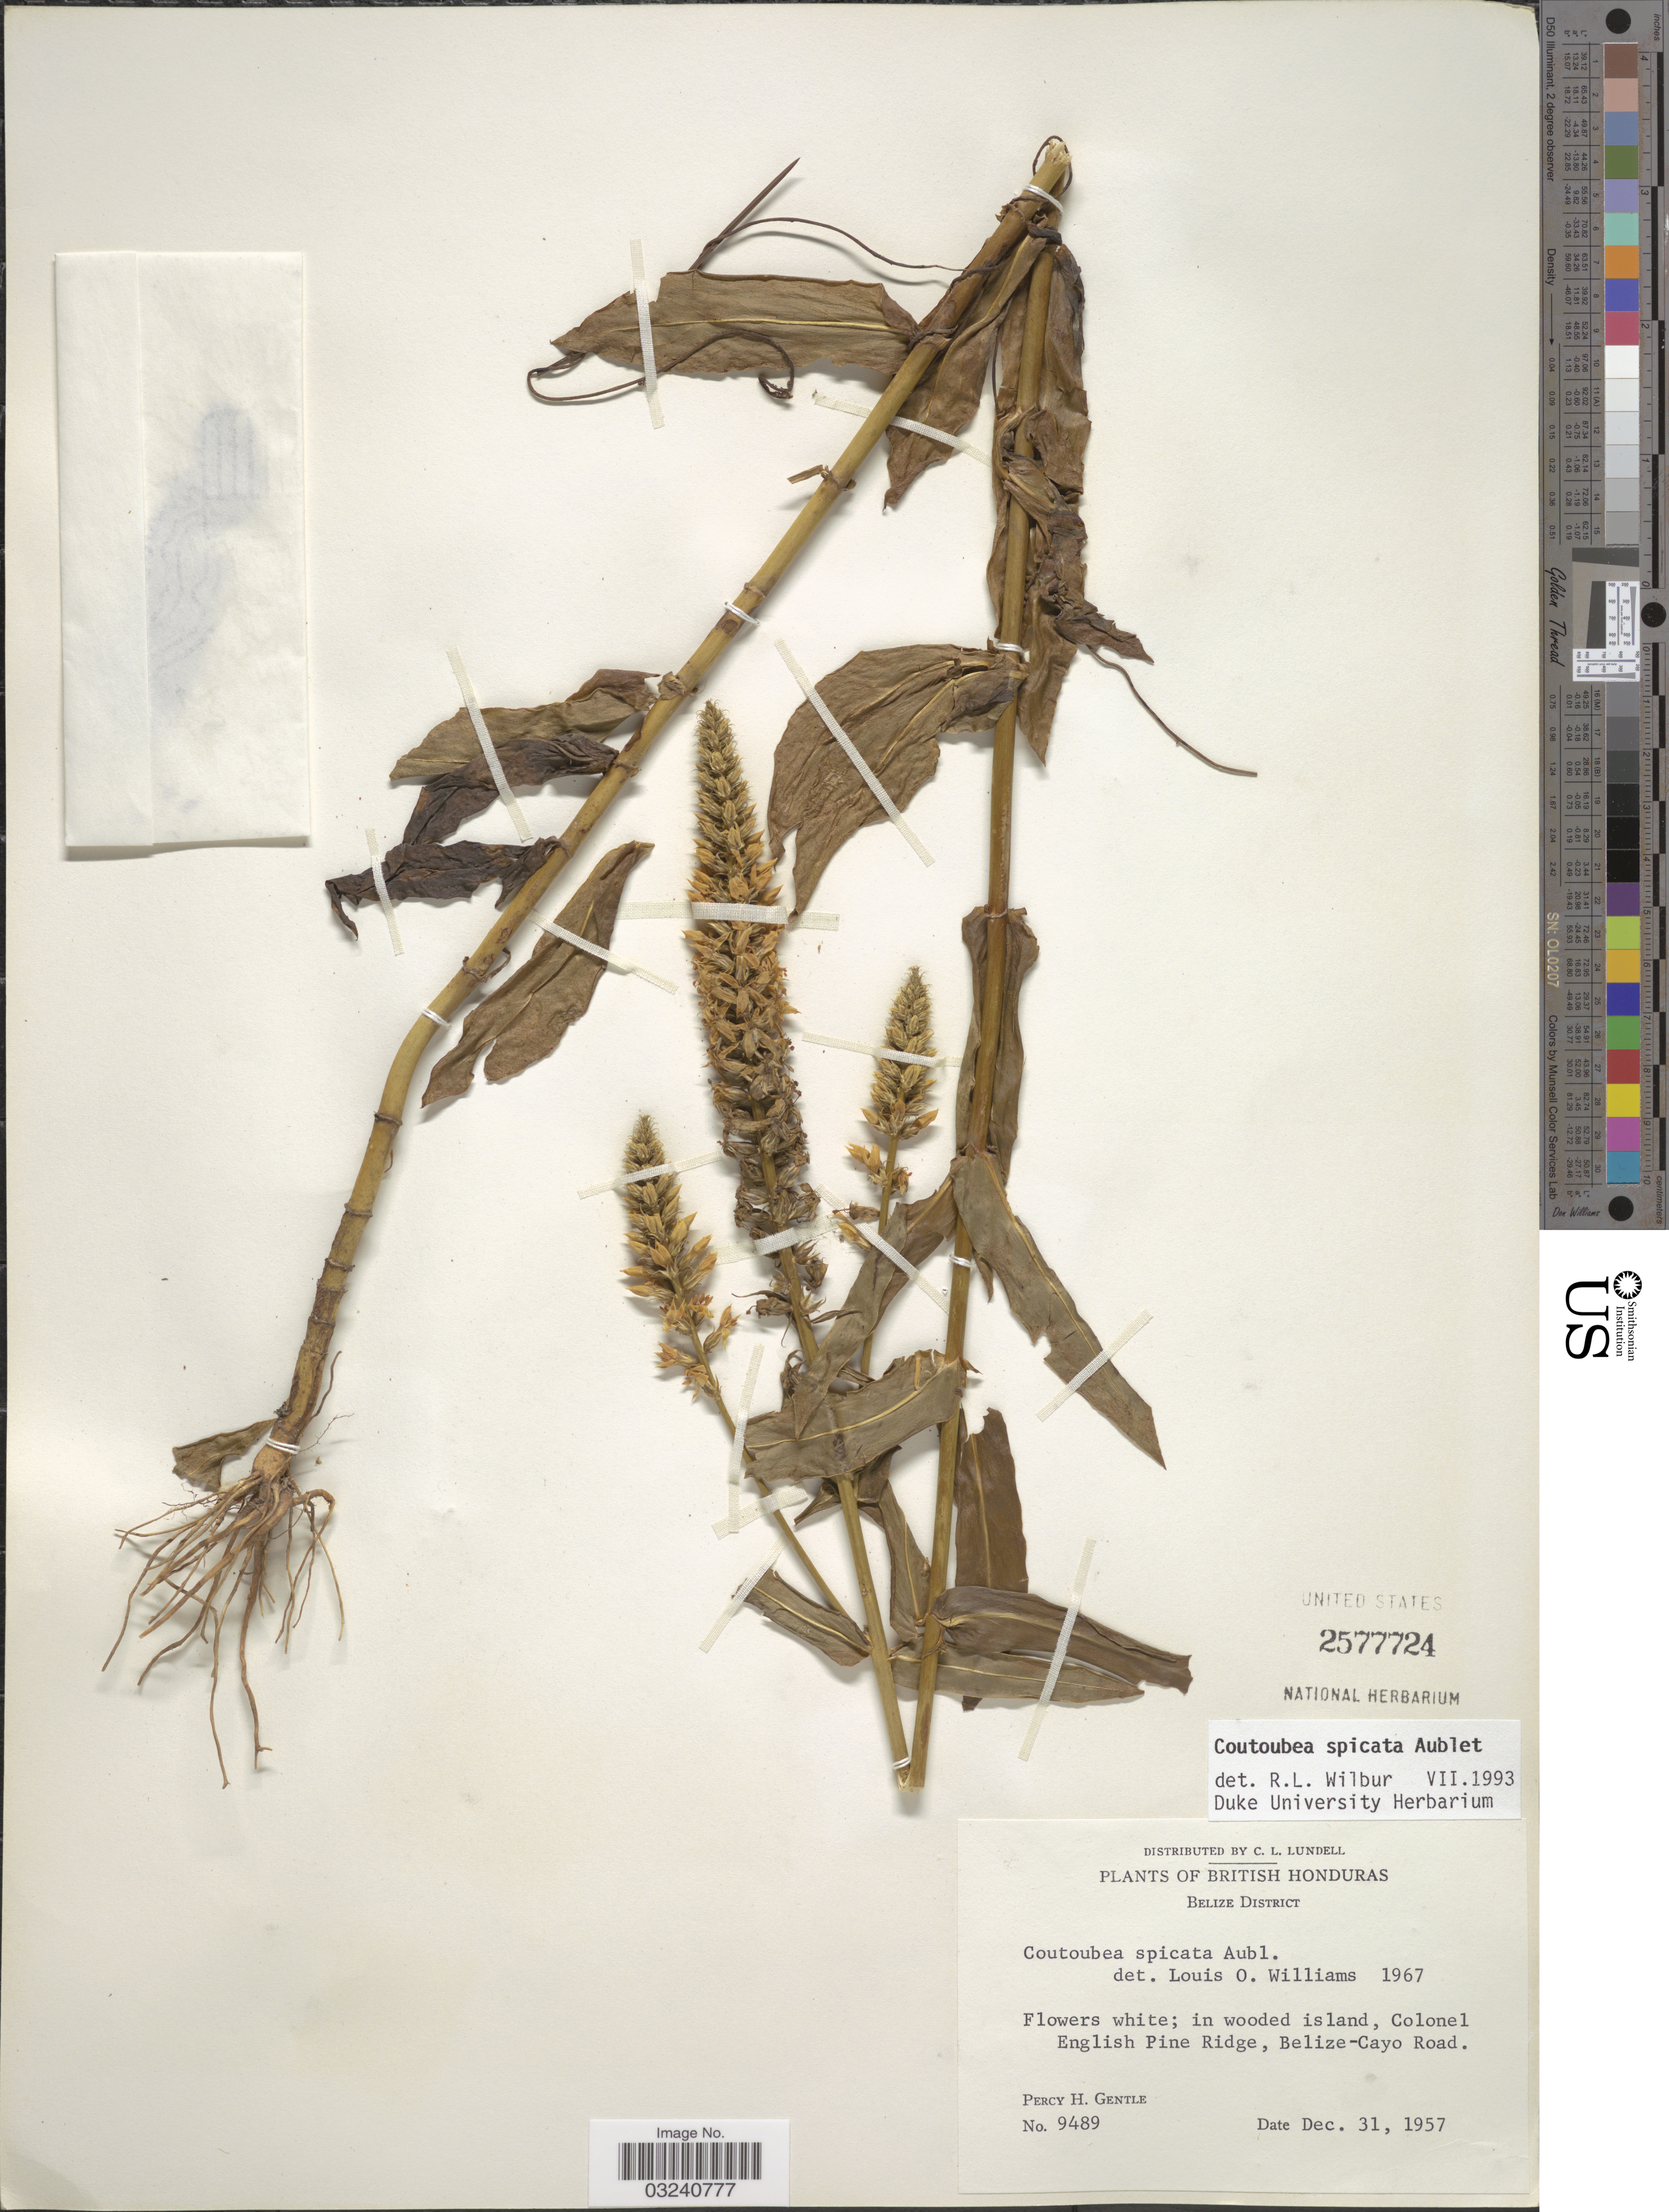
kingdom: Plantae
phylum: Tracheophyta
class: Magnoliopsida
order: Gentianales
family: Gentianaceae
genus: Coutoubea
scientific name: Coutoubea spicata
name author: Aubl.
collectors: P. H. Gentle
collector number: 9489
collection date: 1957-12-31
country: Belize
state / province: Belize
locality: British Honduras. Belize District. In wooded island, Colonel English Pine Ridge, Belize-Cayo Road.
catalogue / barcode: US 2577724